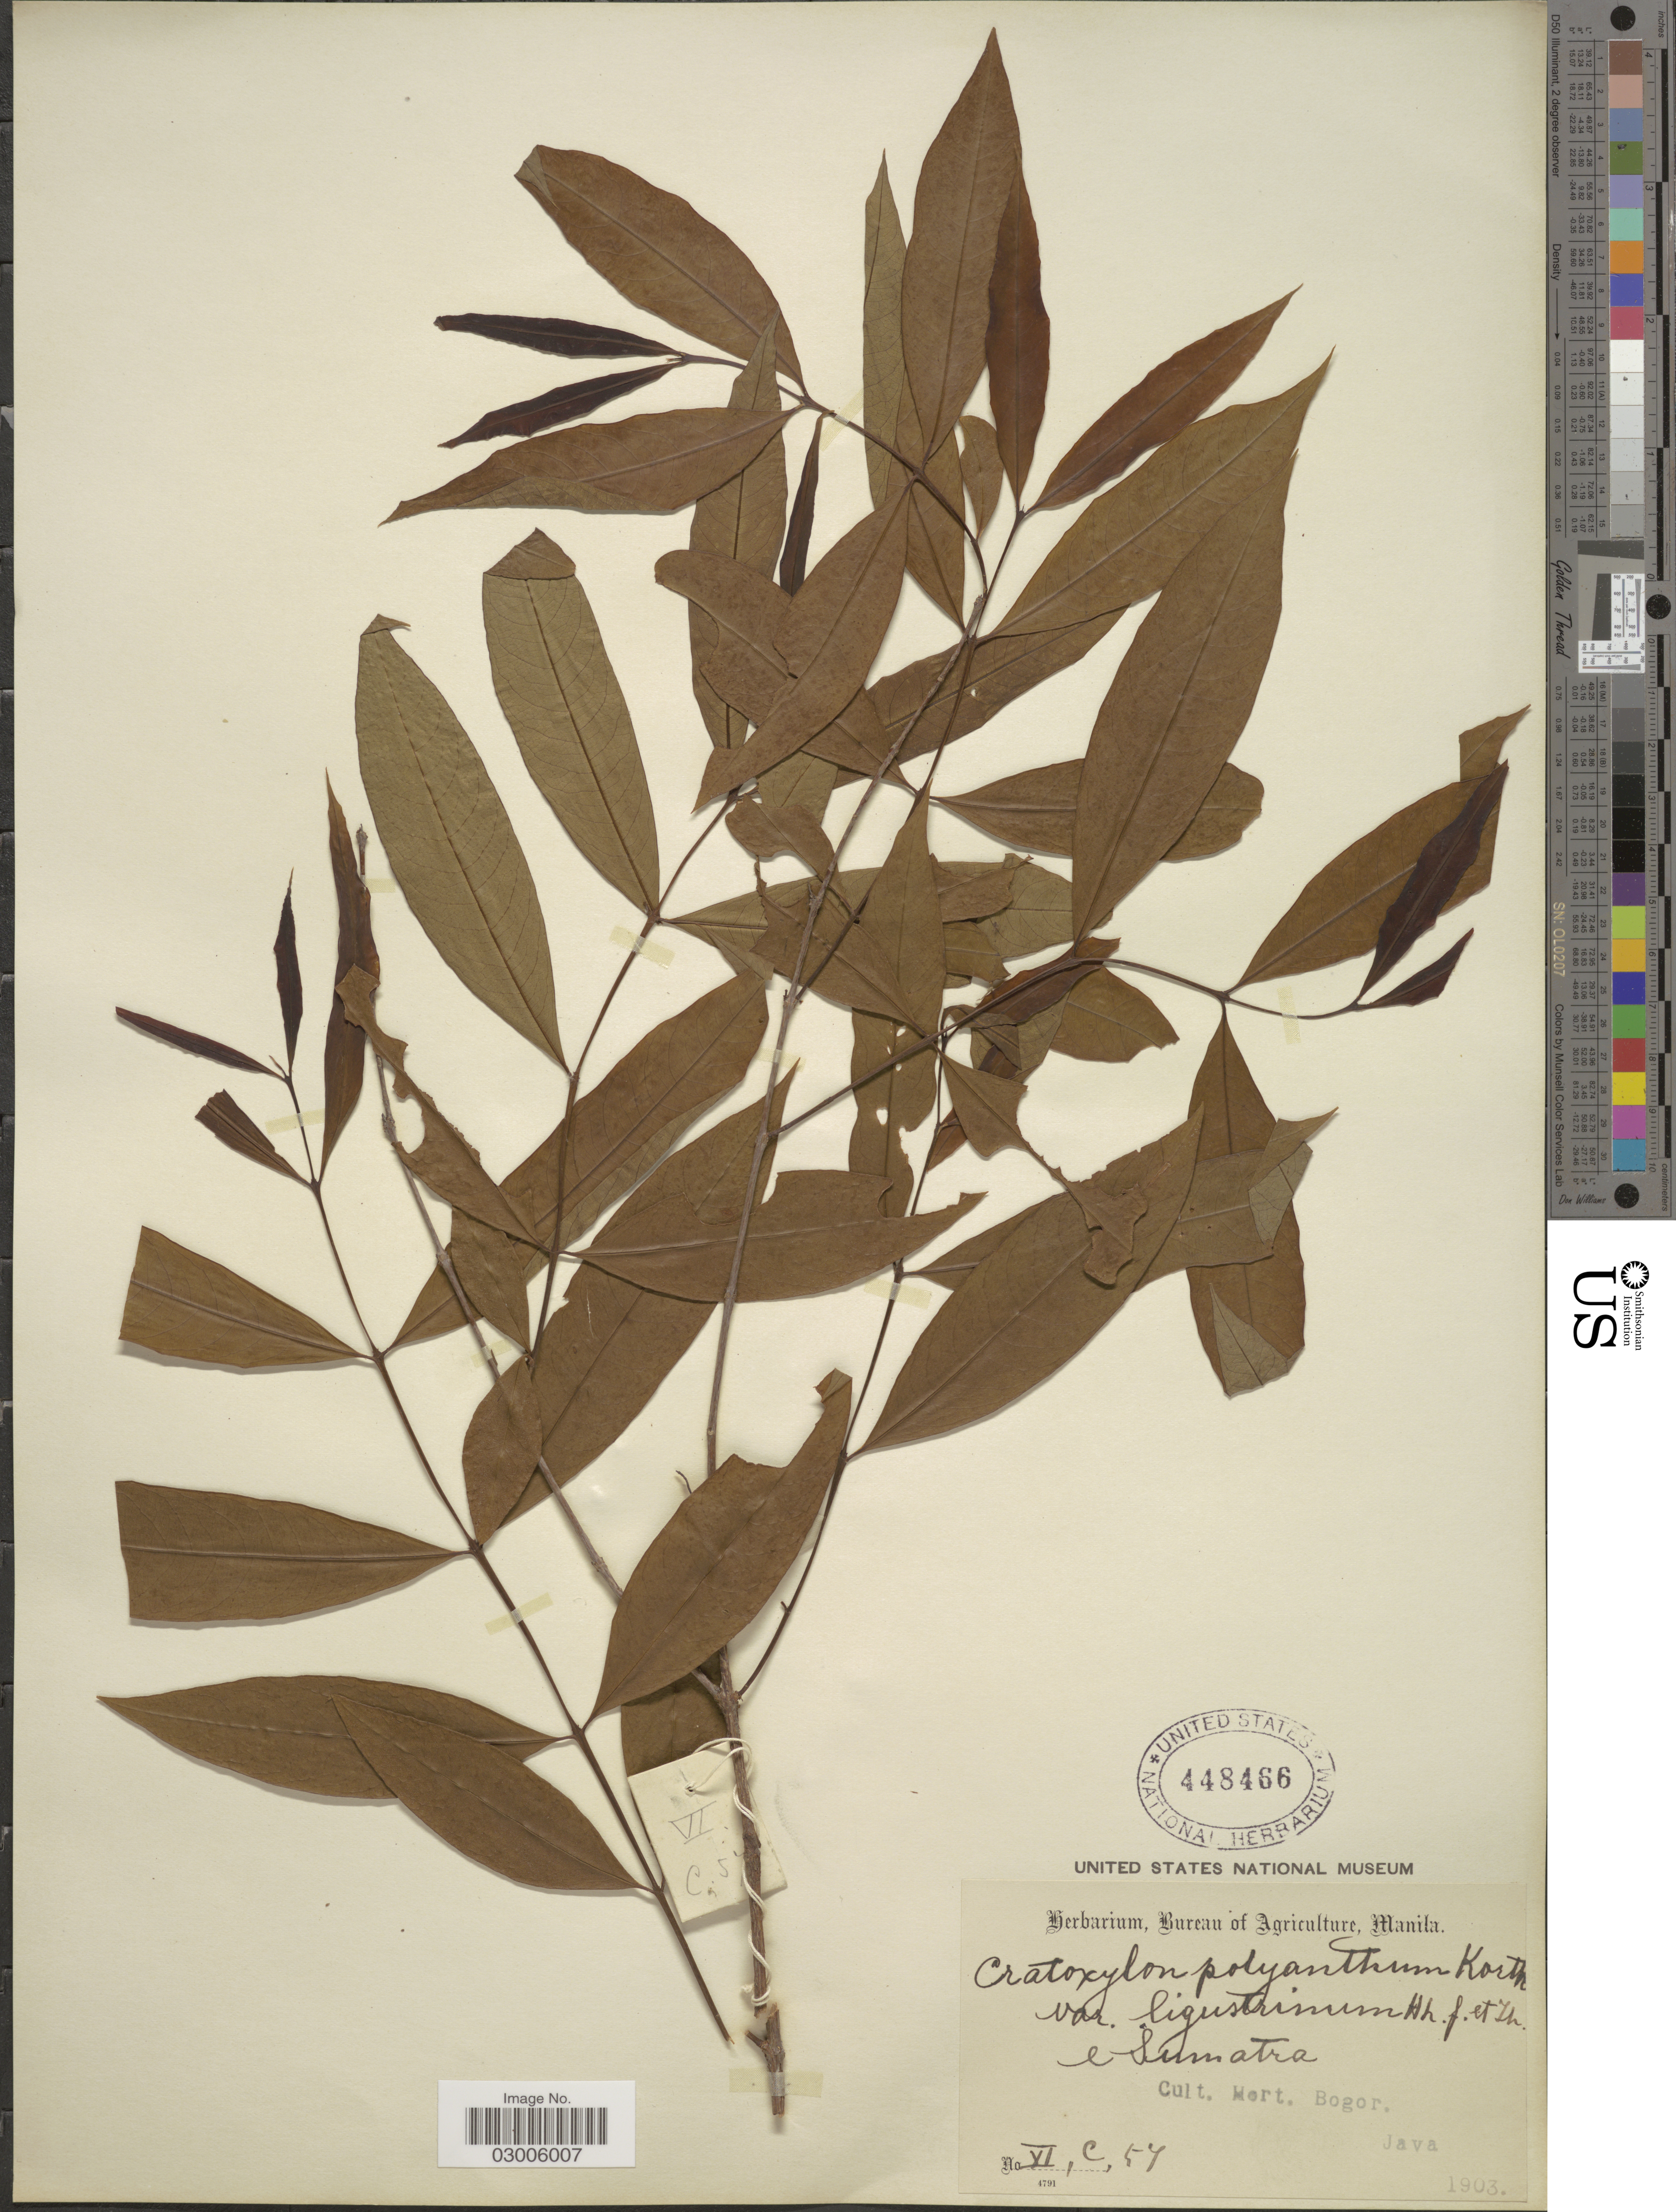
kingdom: Plantae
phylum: Tracheophyta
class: Magnoliopsida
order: Malpighiales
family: Hypericaceae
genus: Cratoxylum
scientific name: Cratoxylum polyanthum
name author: Korth.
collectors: ex Herb. Bur. Agric. Manila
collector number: VIC57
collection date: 1903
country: Indonesia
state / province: Java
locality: Cult. Hort. Bogor. Java.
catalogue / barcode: US 448466